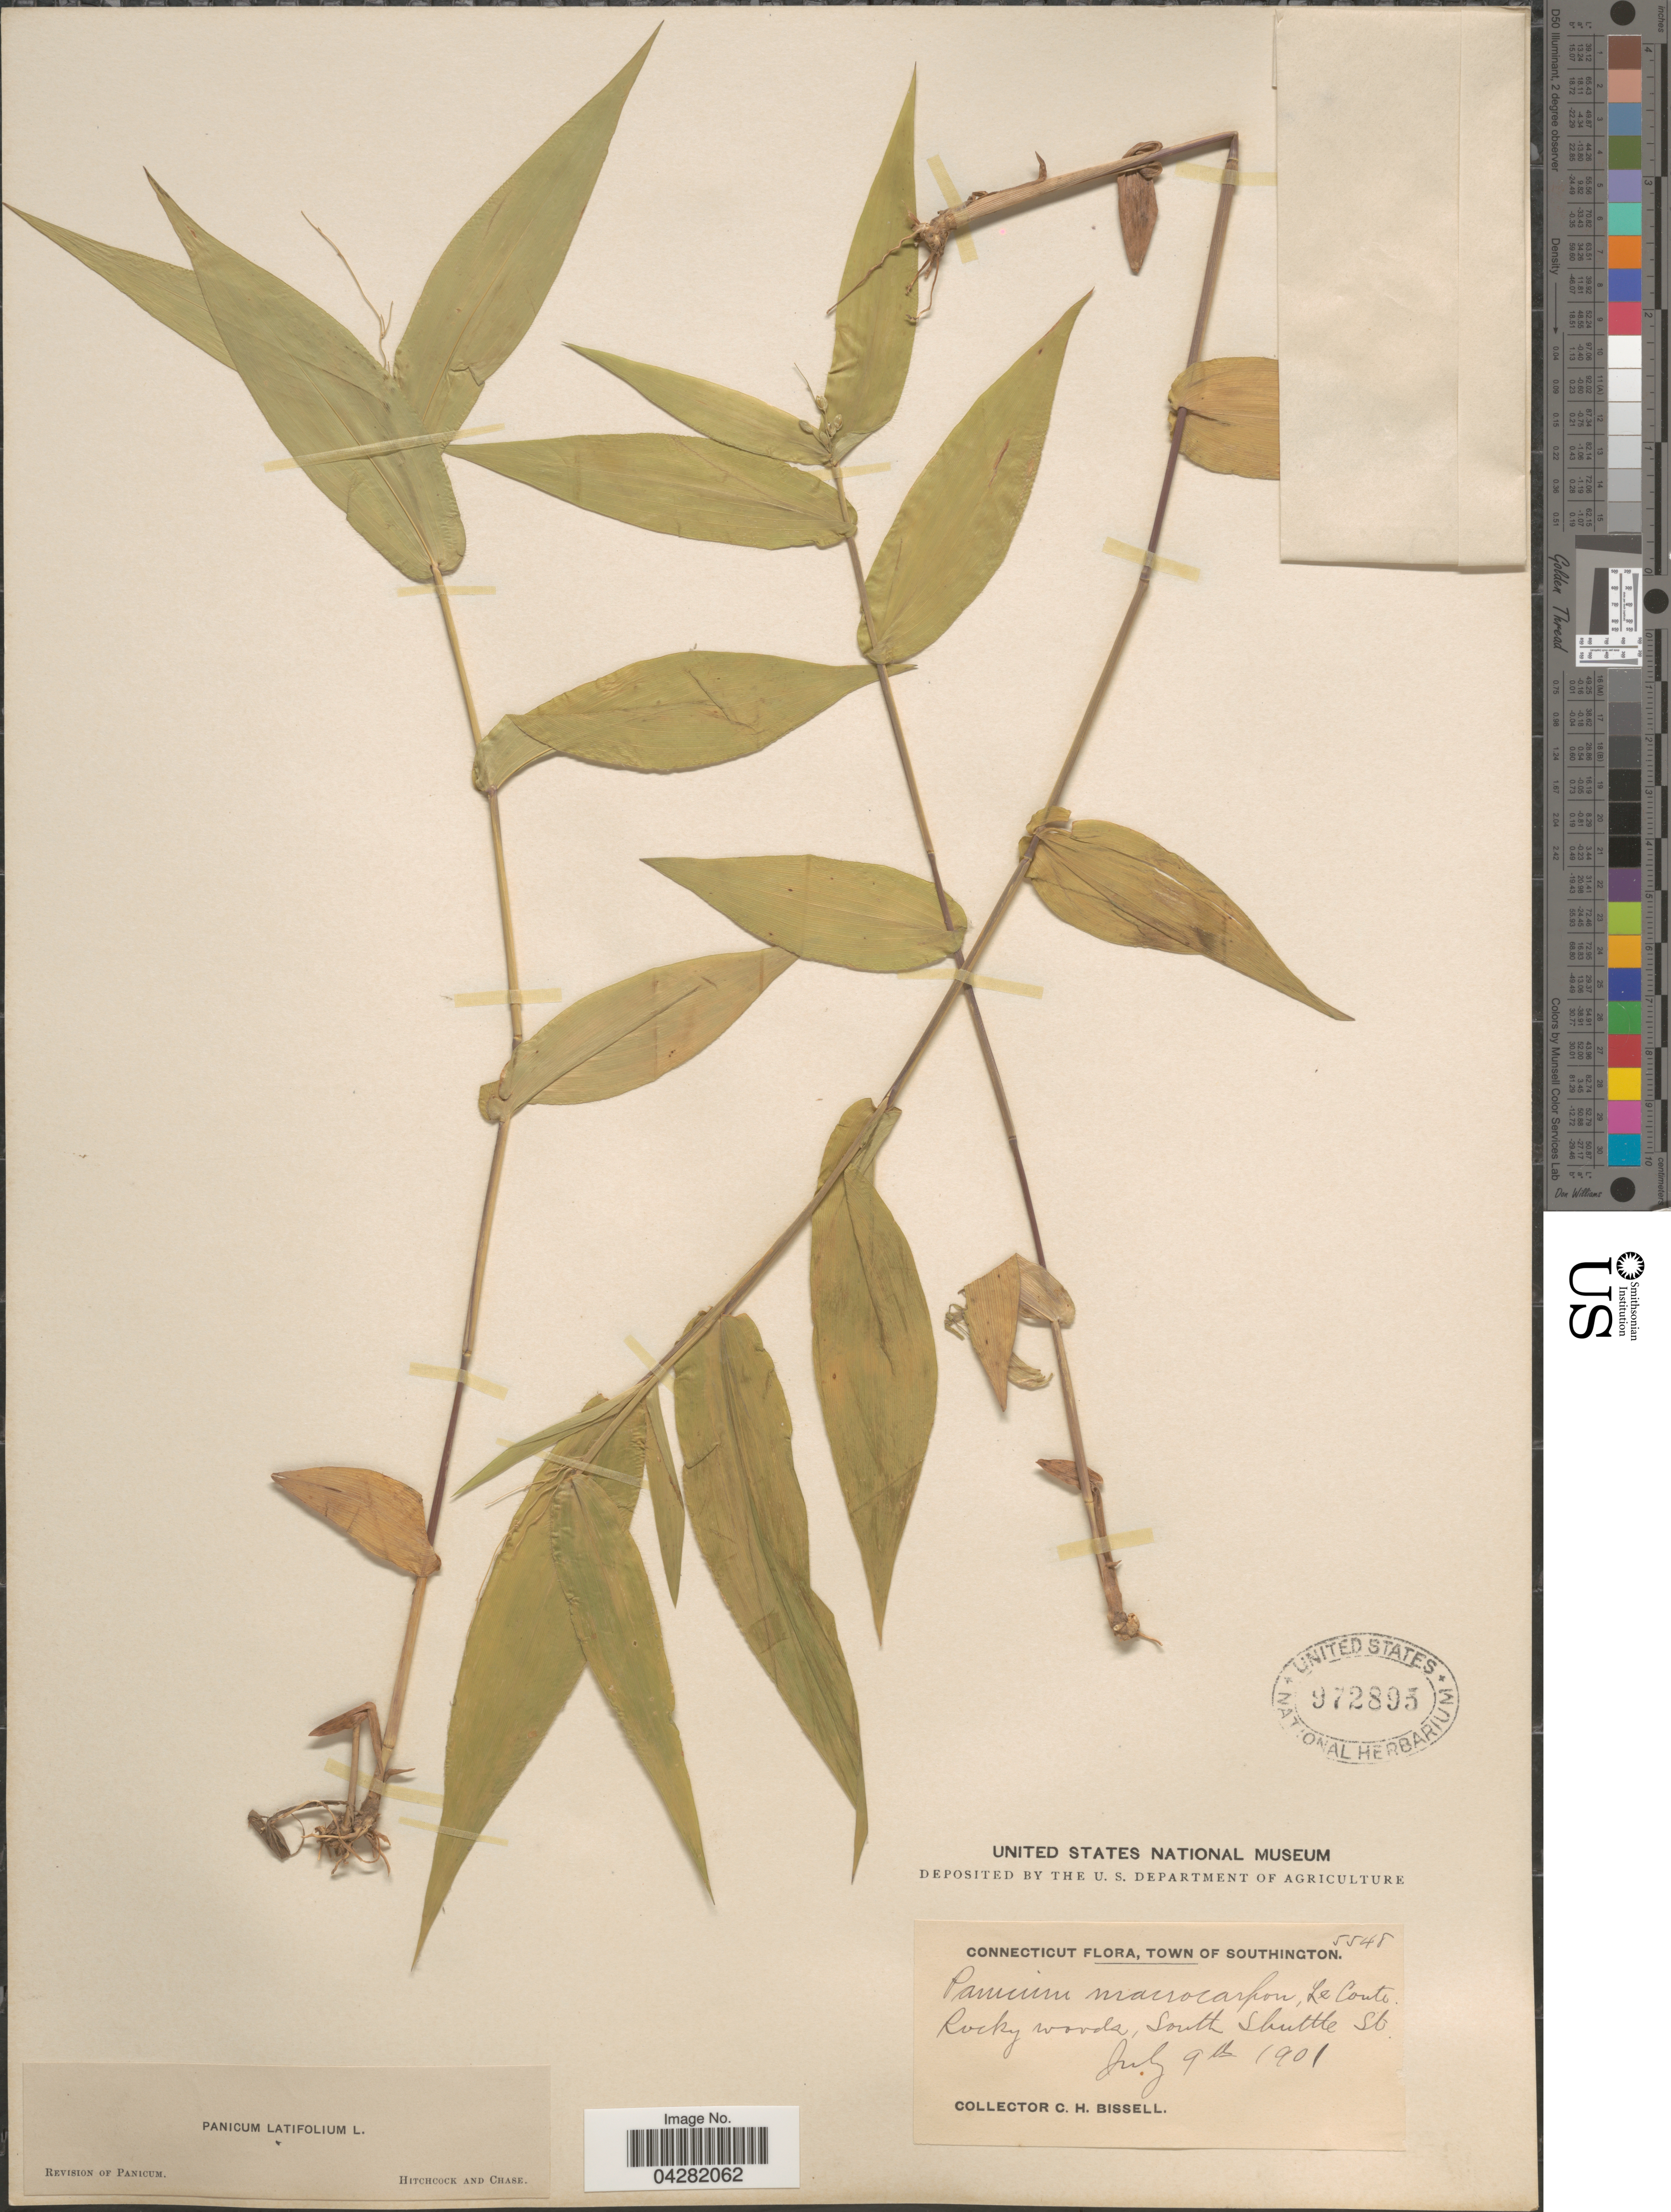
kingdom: Plantae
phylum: Tracheophyta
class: Liliopsida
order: Poales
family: Poaceae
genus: Dichanthelium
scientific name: Dichanthelium latifolium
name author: (L.) Harvill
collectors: C. Bissell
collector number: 5548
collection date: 1901-07-09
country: United States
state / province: Connecticut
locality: Town of Southington. South Shuttle St.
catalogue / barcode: US 972895